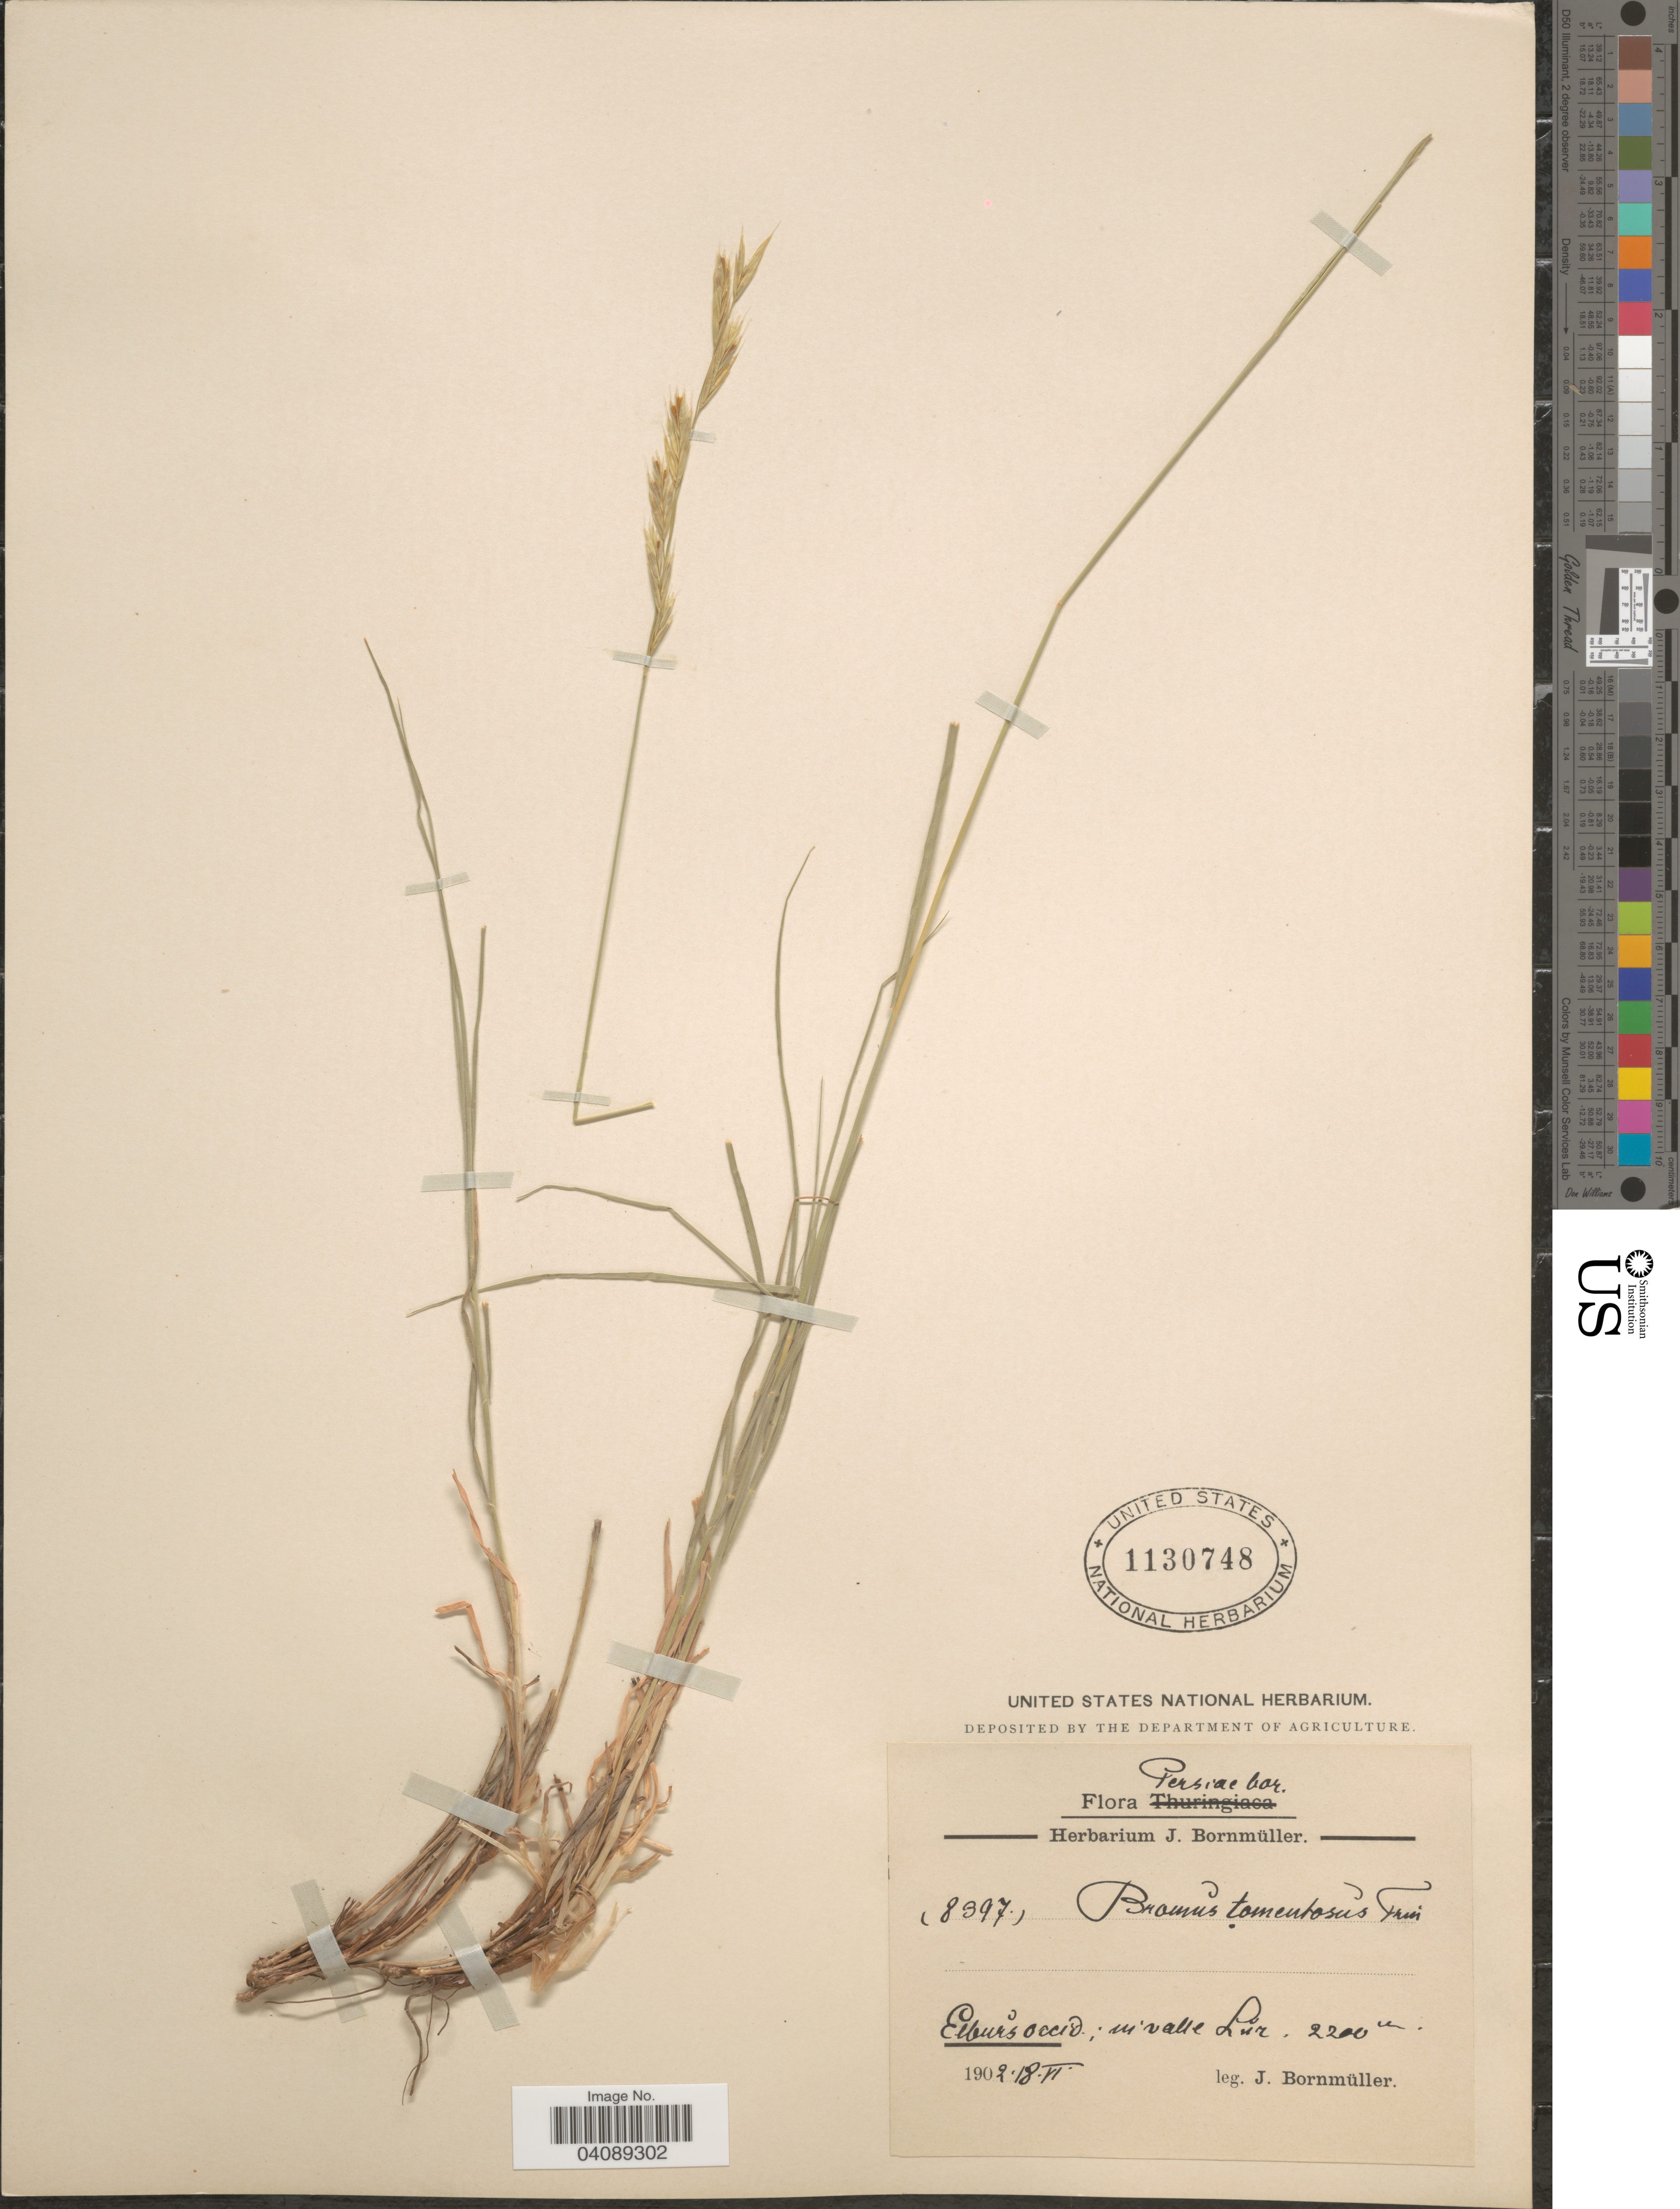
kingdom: Plantae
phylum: Tracheophyta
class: Liliopsida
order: Poales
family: Poaceae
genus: Bromus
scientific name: Bromus tomentosus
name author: Trin.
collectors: J. Bornmüller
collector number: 8397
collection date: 1902-06-18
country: Iran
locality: Persiae bor. Elburš occid: in valle Lur.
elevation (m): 2200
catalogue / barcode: US 1130748